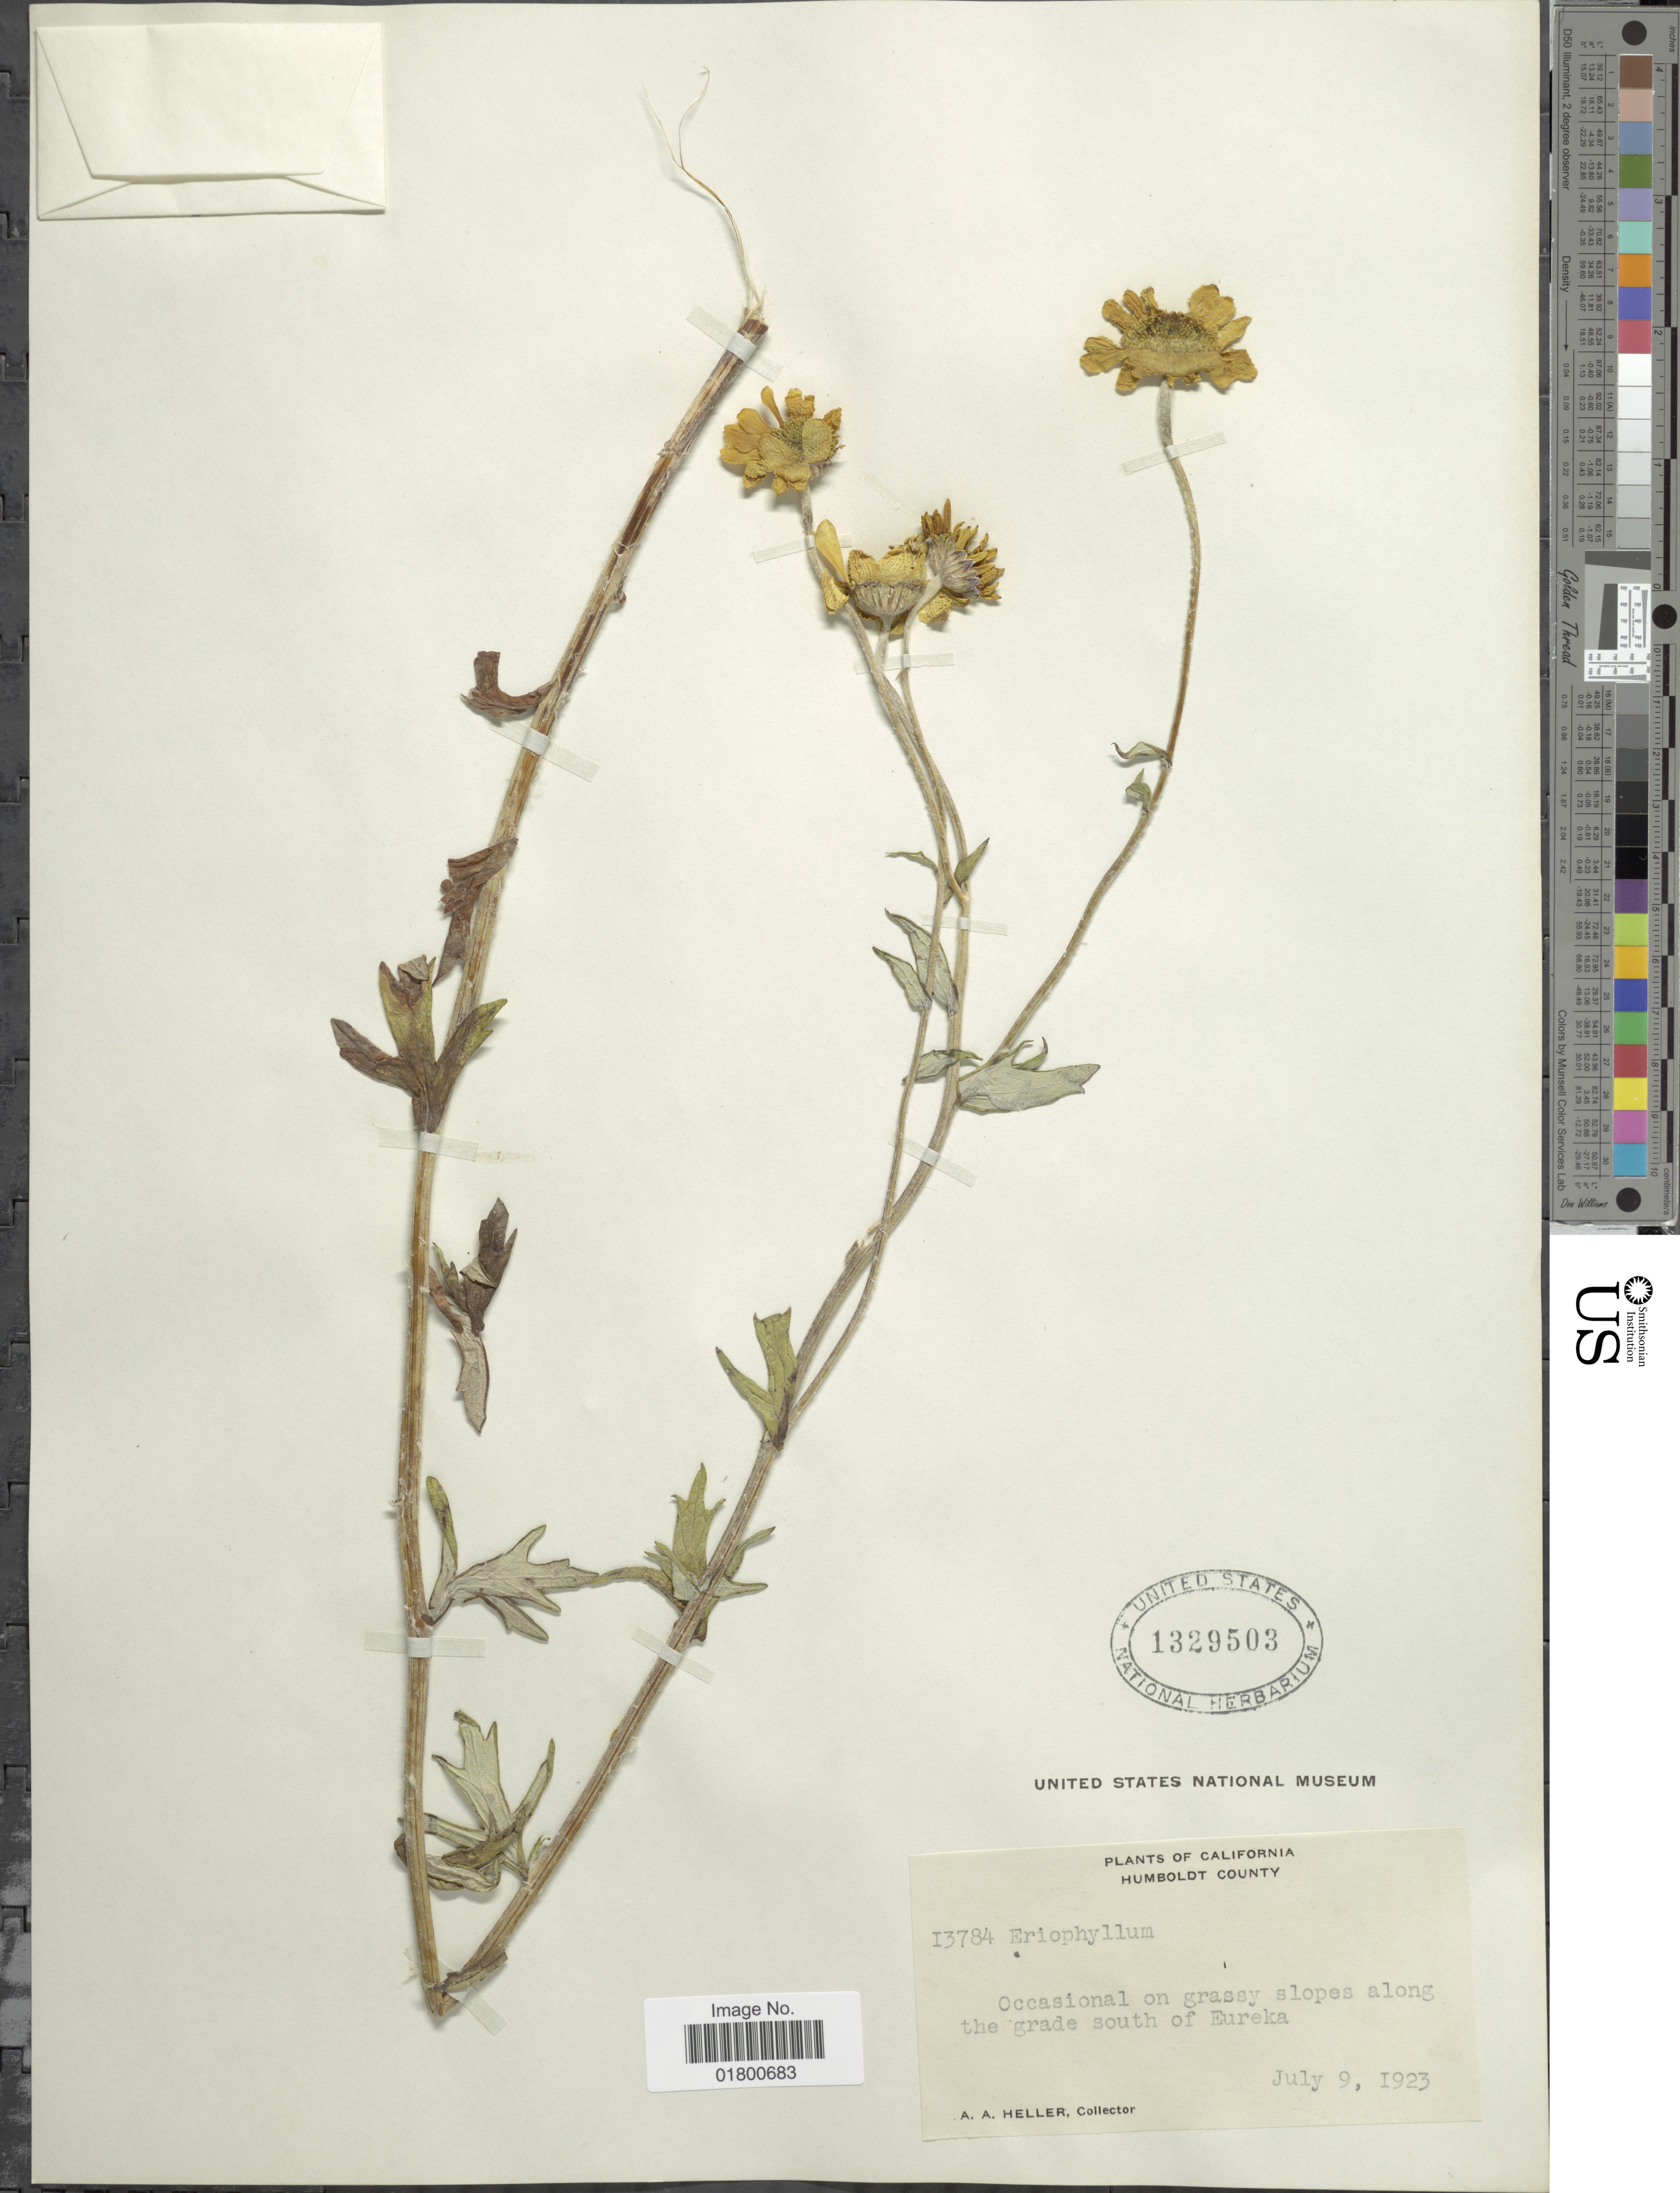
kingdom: Plantae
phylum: Tracheophyta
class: Magnoliopsida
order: Asterales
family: Asteraceae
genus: Eriophyllum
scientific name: Eriophyllum sp.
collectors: A. A. Heller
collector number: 13784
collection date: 1923-07-09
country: United States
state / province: California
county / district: Humboldt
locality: Occasional on grassy slopes along the grade south of Eureka, Humboldt County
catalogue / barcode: US 1329503